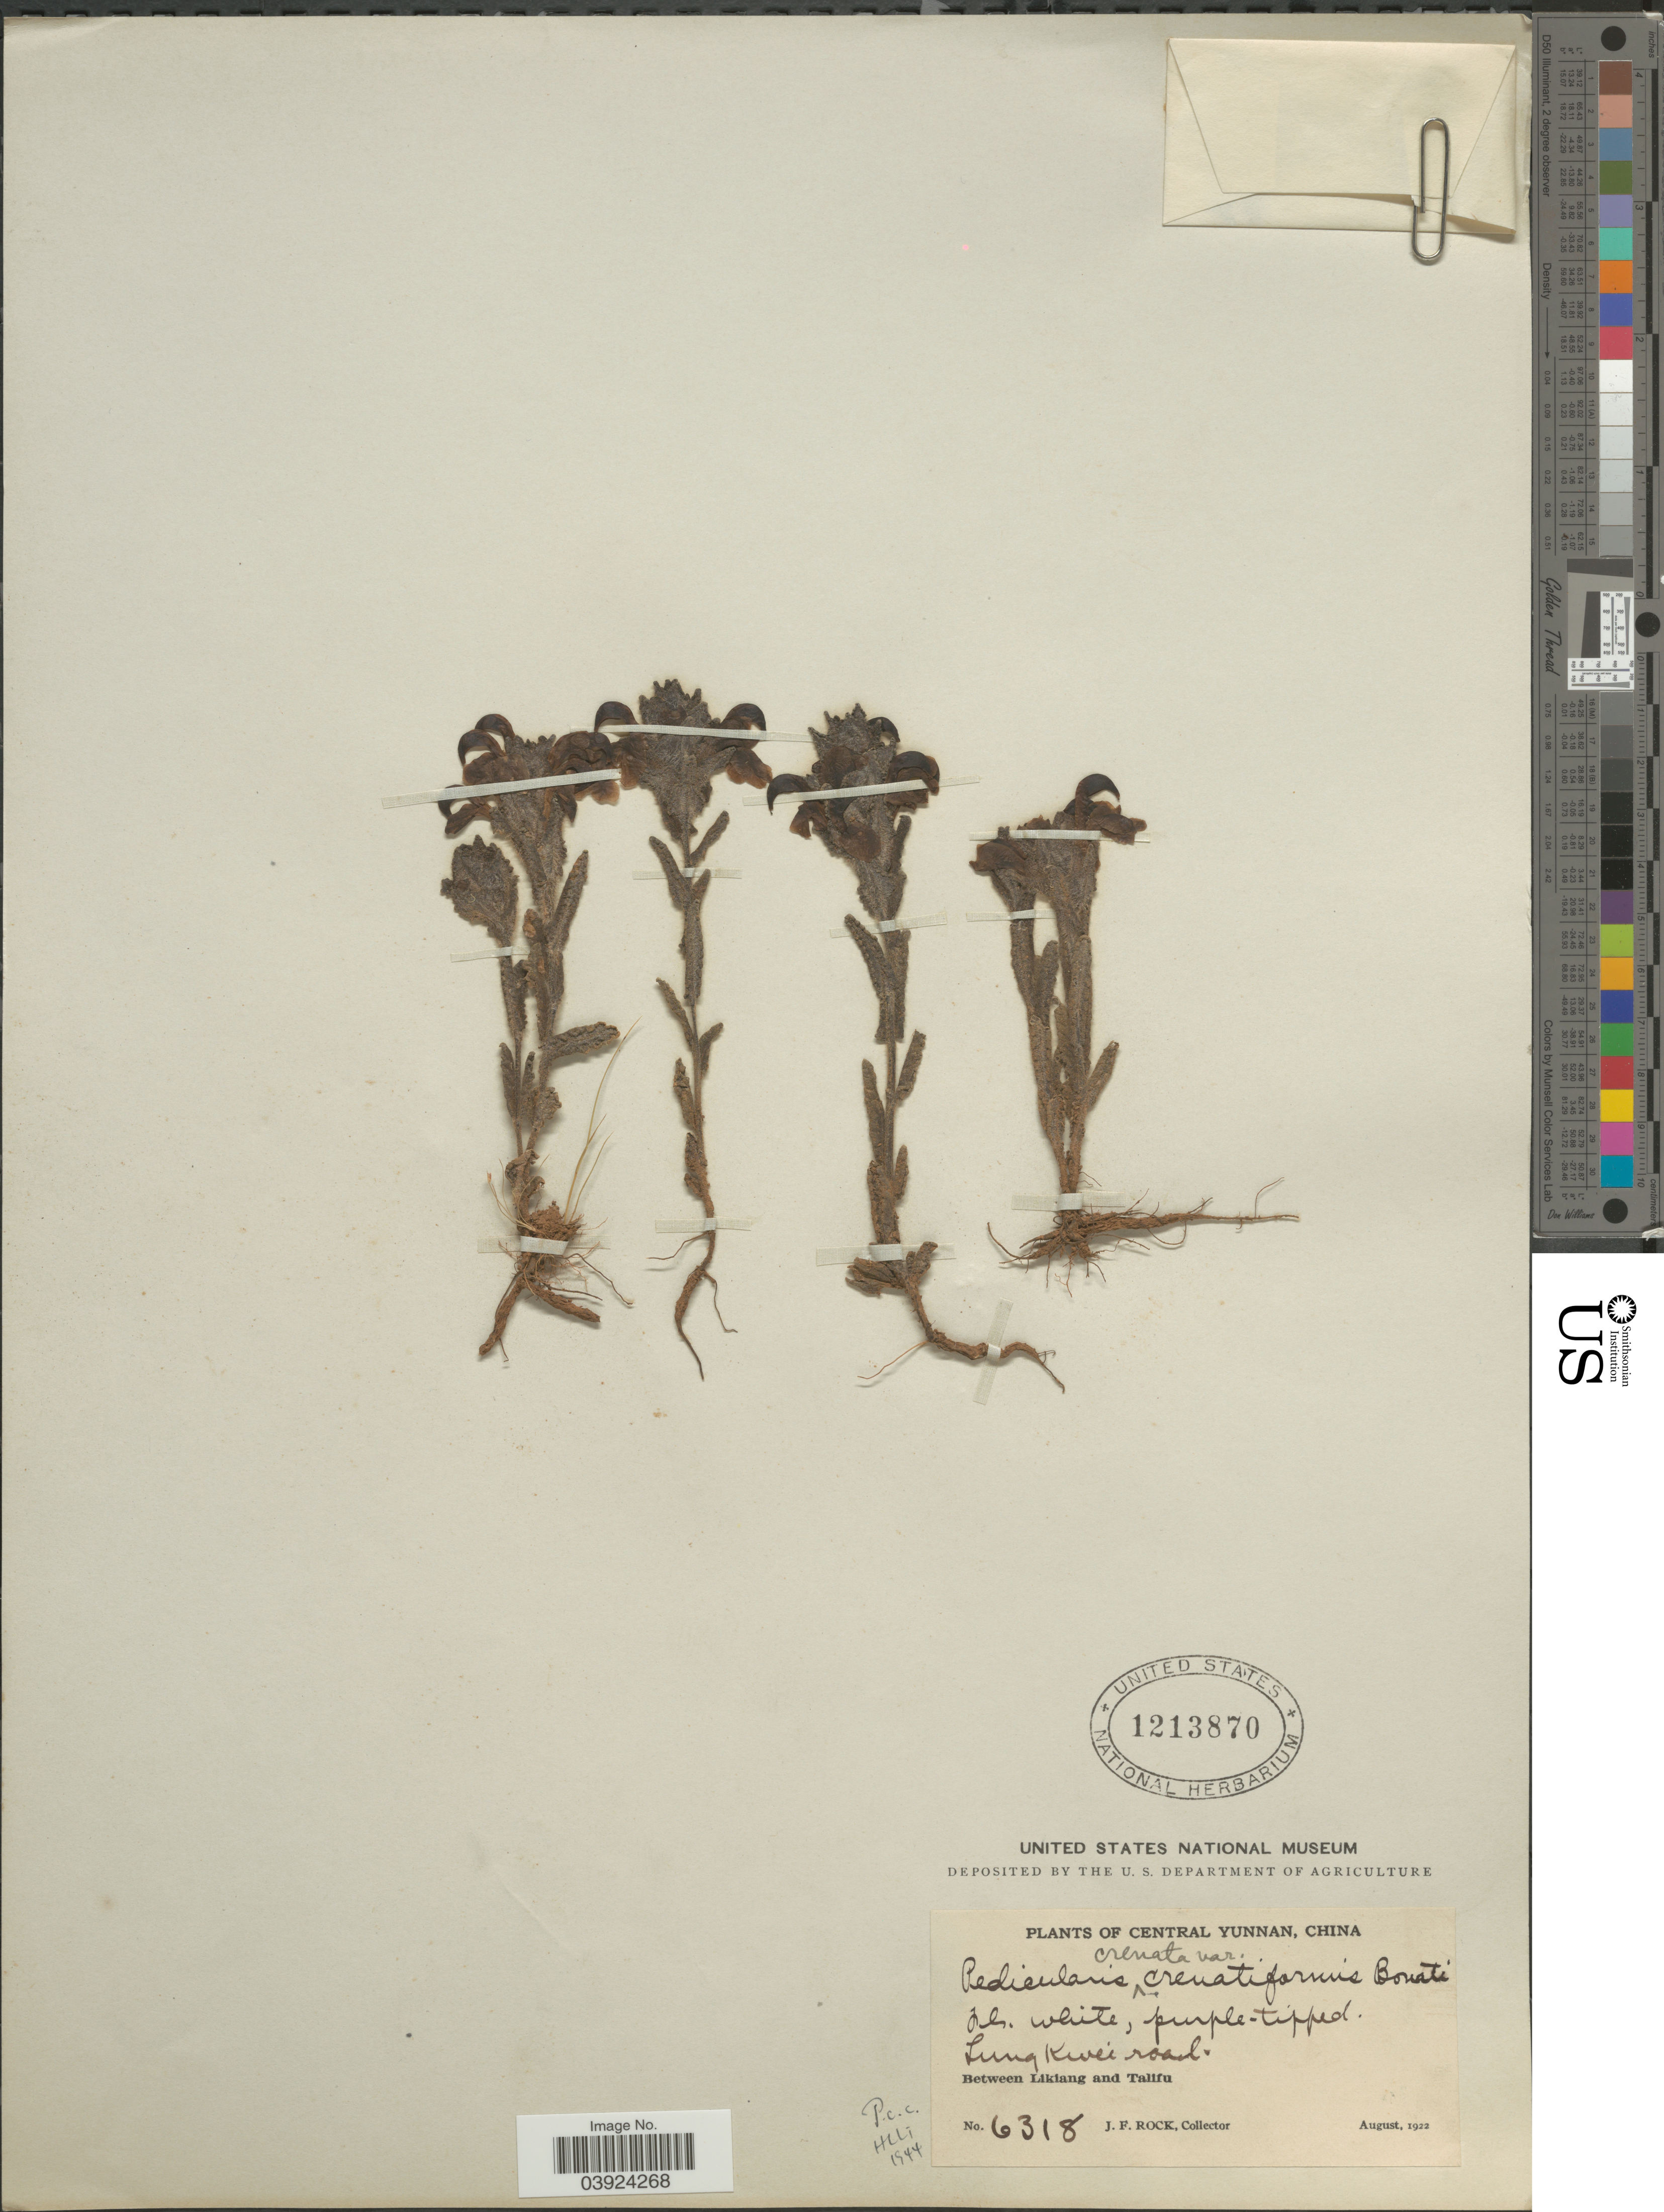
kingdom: Plantae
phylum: Tracheophyta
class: Magnoliopsida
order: Lamiales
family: Orobanchaceae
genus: Pedicularis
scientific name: Pedicularis crenata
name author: Maxim.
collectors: J. Rock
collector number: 6318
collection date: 1922-08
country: China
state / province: Yunnan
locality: Central Yunnan. Lung Kwei road. Between Likiang and Talifu.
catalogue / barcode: US 1213870